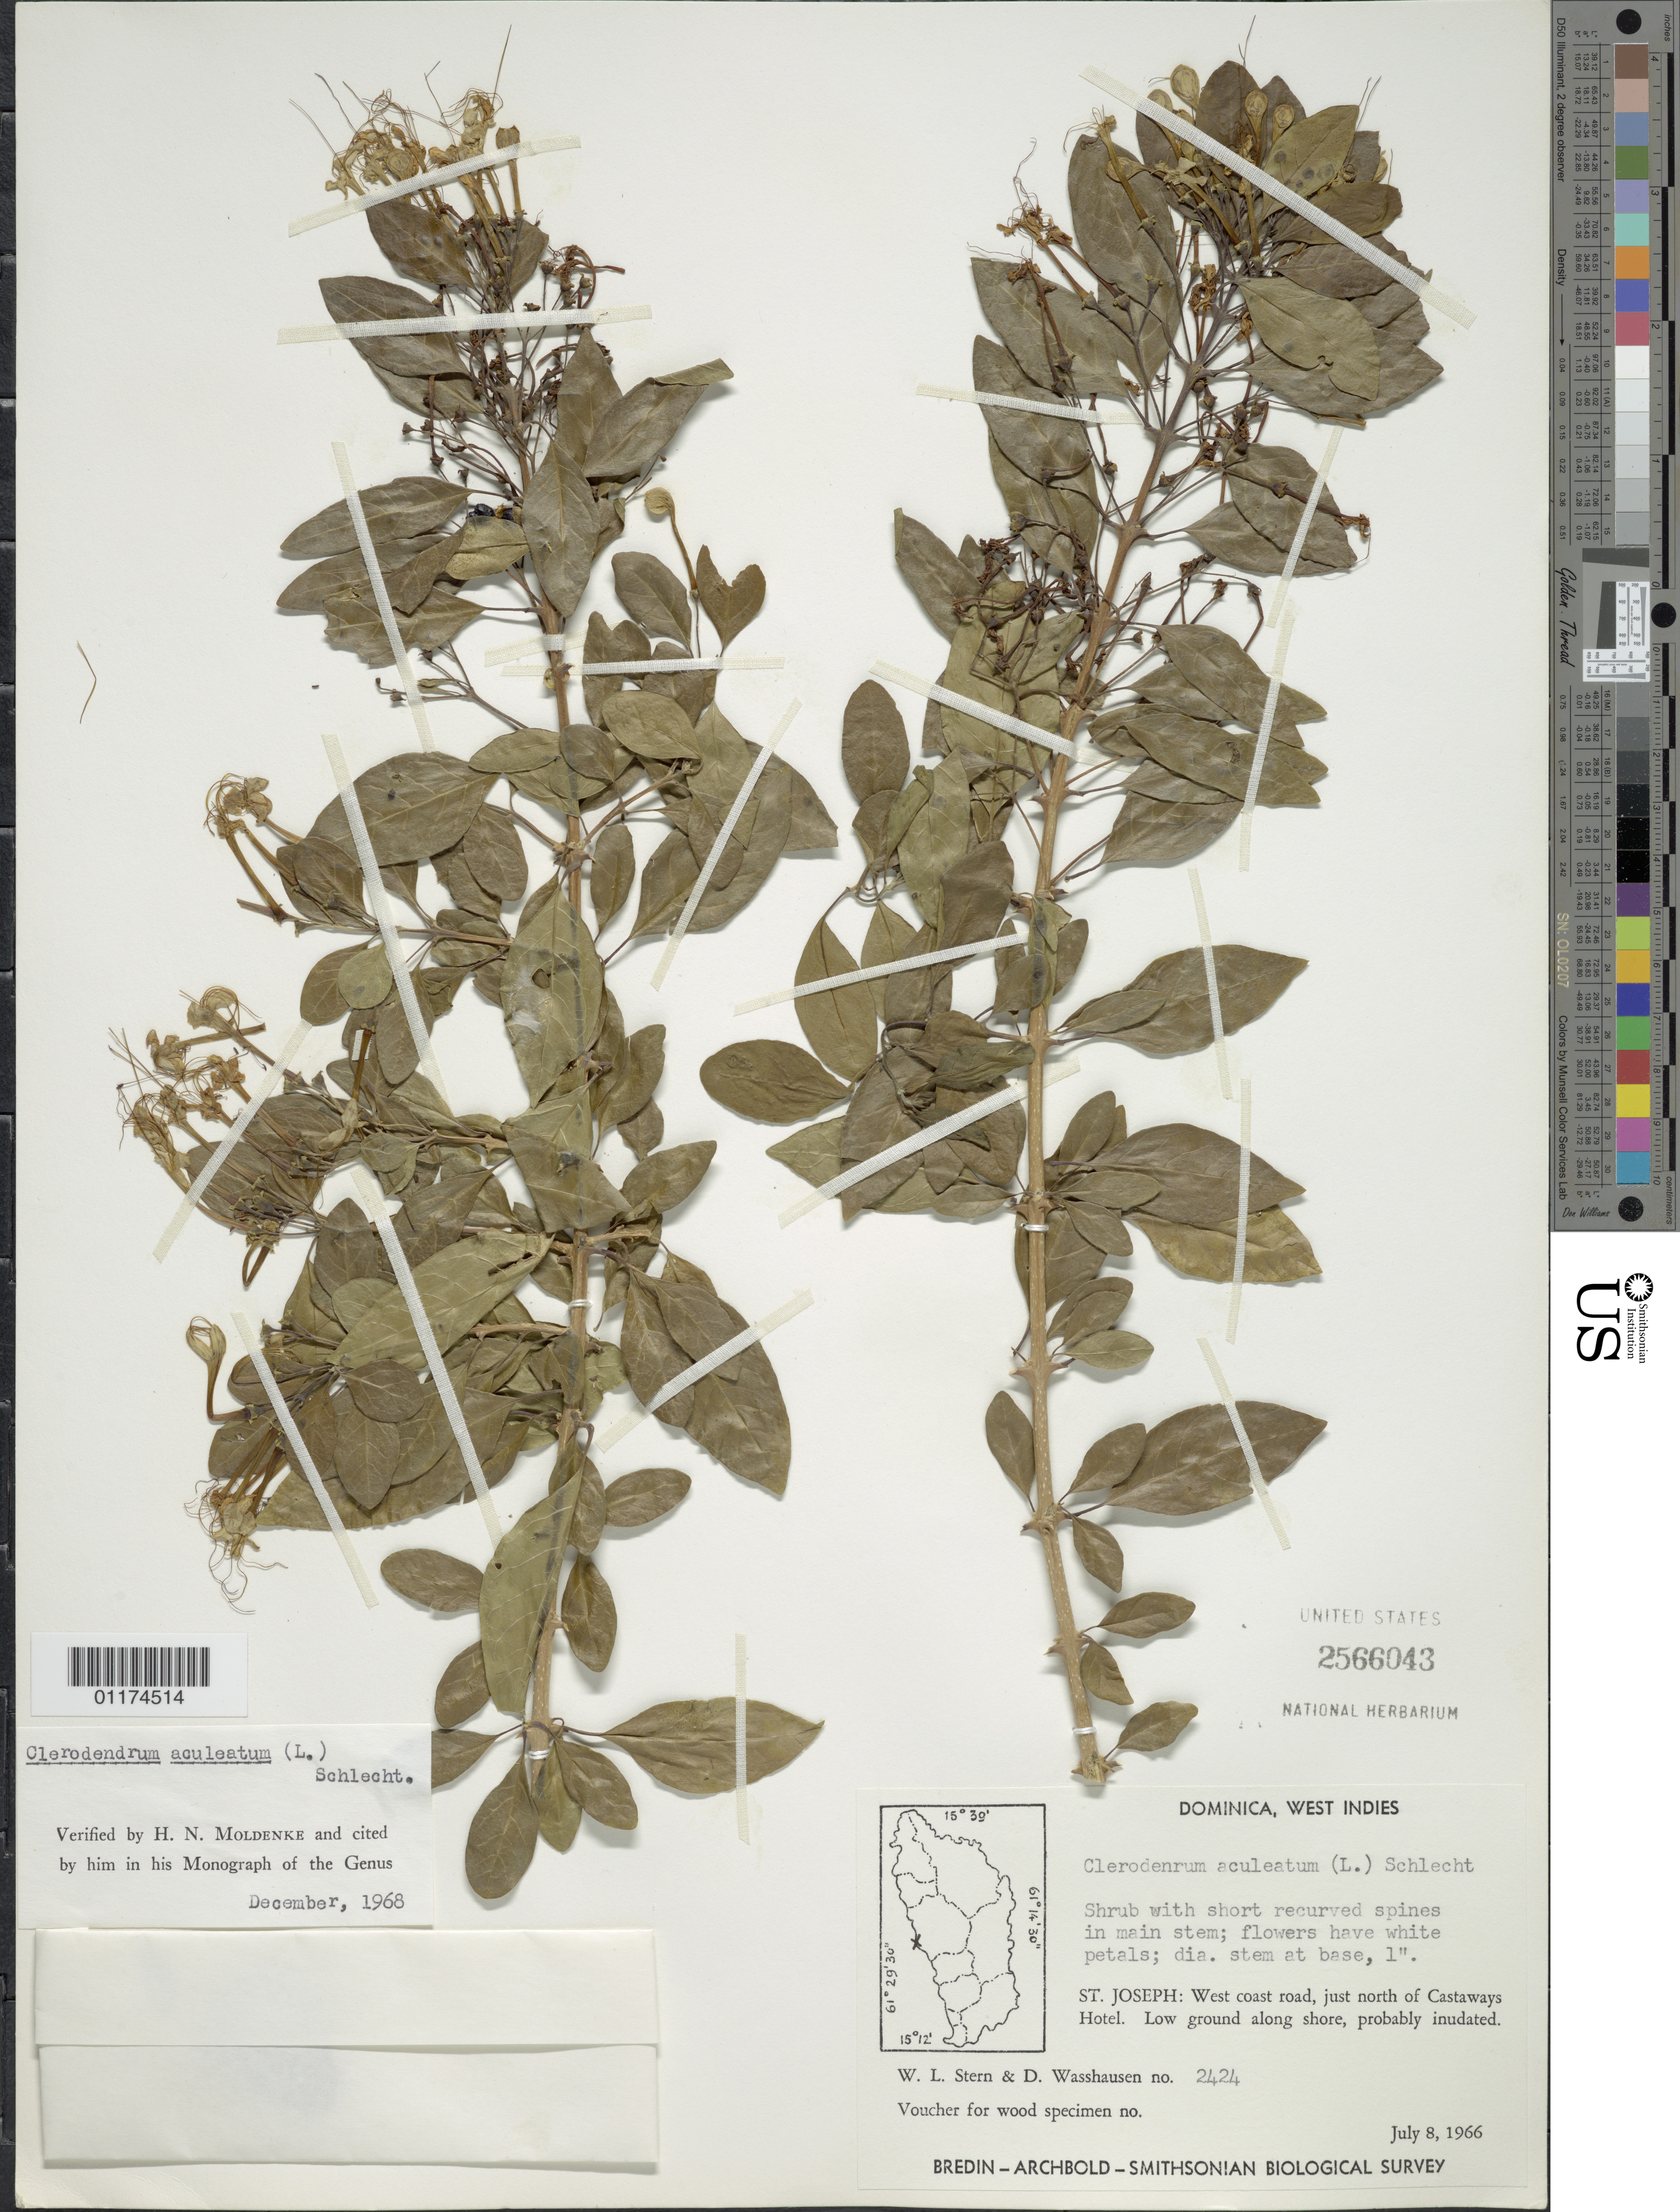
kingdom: Plantae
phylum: Tracheophyta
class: Magnoliopsida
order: Lamiales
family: Lamiaceae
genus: Clerodendrum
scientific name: Clerodendrum aculeatum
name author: (L.) Schltdl.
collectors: W. L. Stern & D. C. Wasshausen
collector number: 2424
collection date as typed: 08 Jul 1966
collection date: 1966-07-08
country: Dominica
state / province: St. Joseph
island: Dominica I.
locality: West coast road, just north of Castaways Hotel. Low ground along shore, probably inudated.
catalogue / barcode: US 2566043